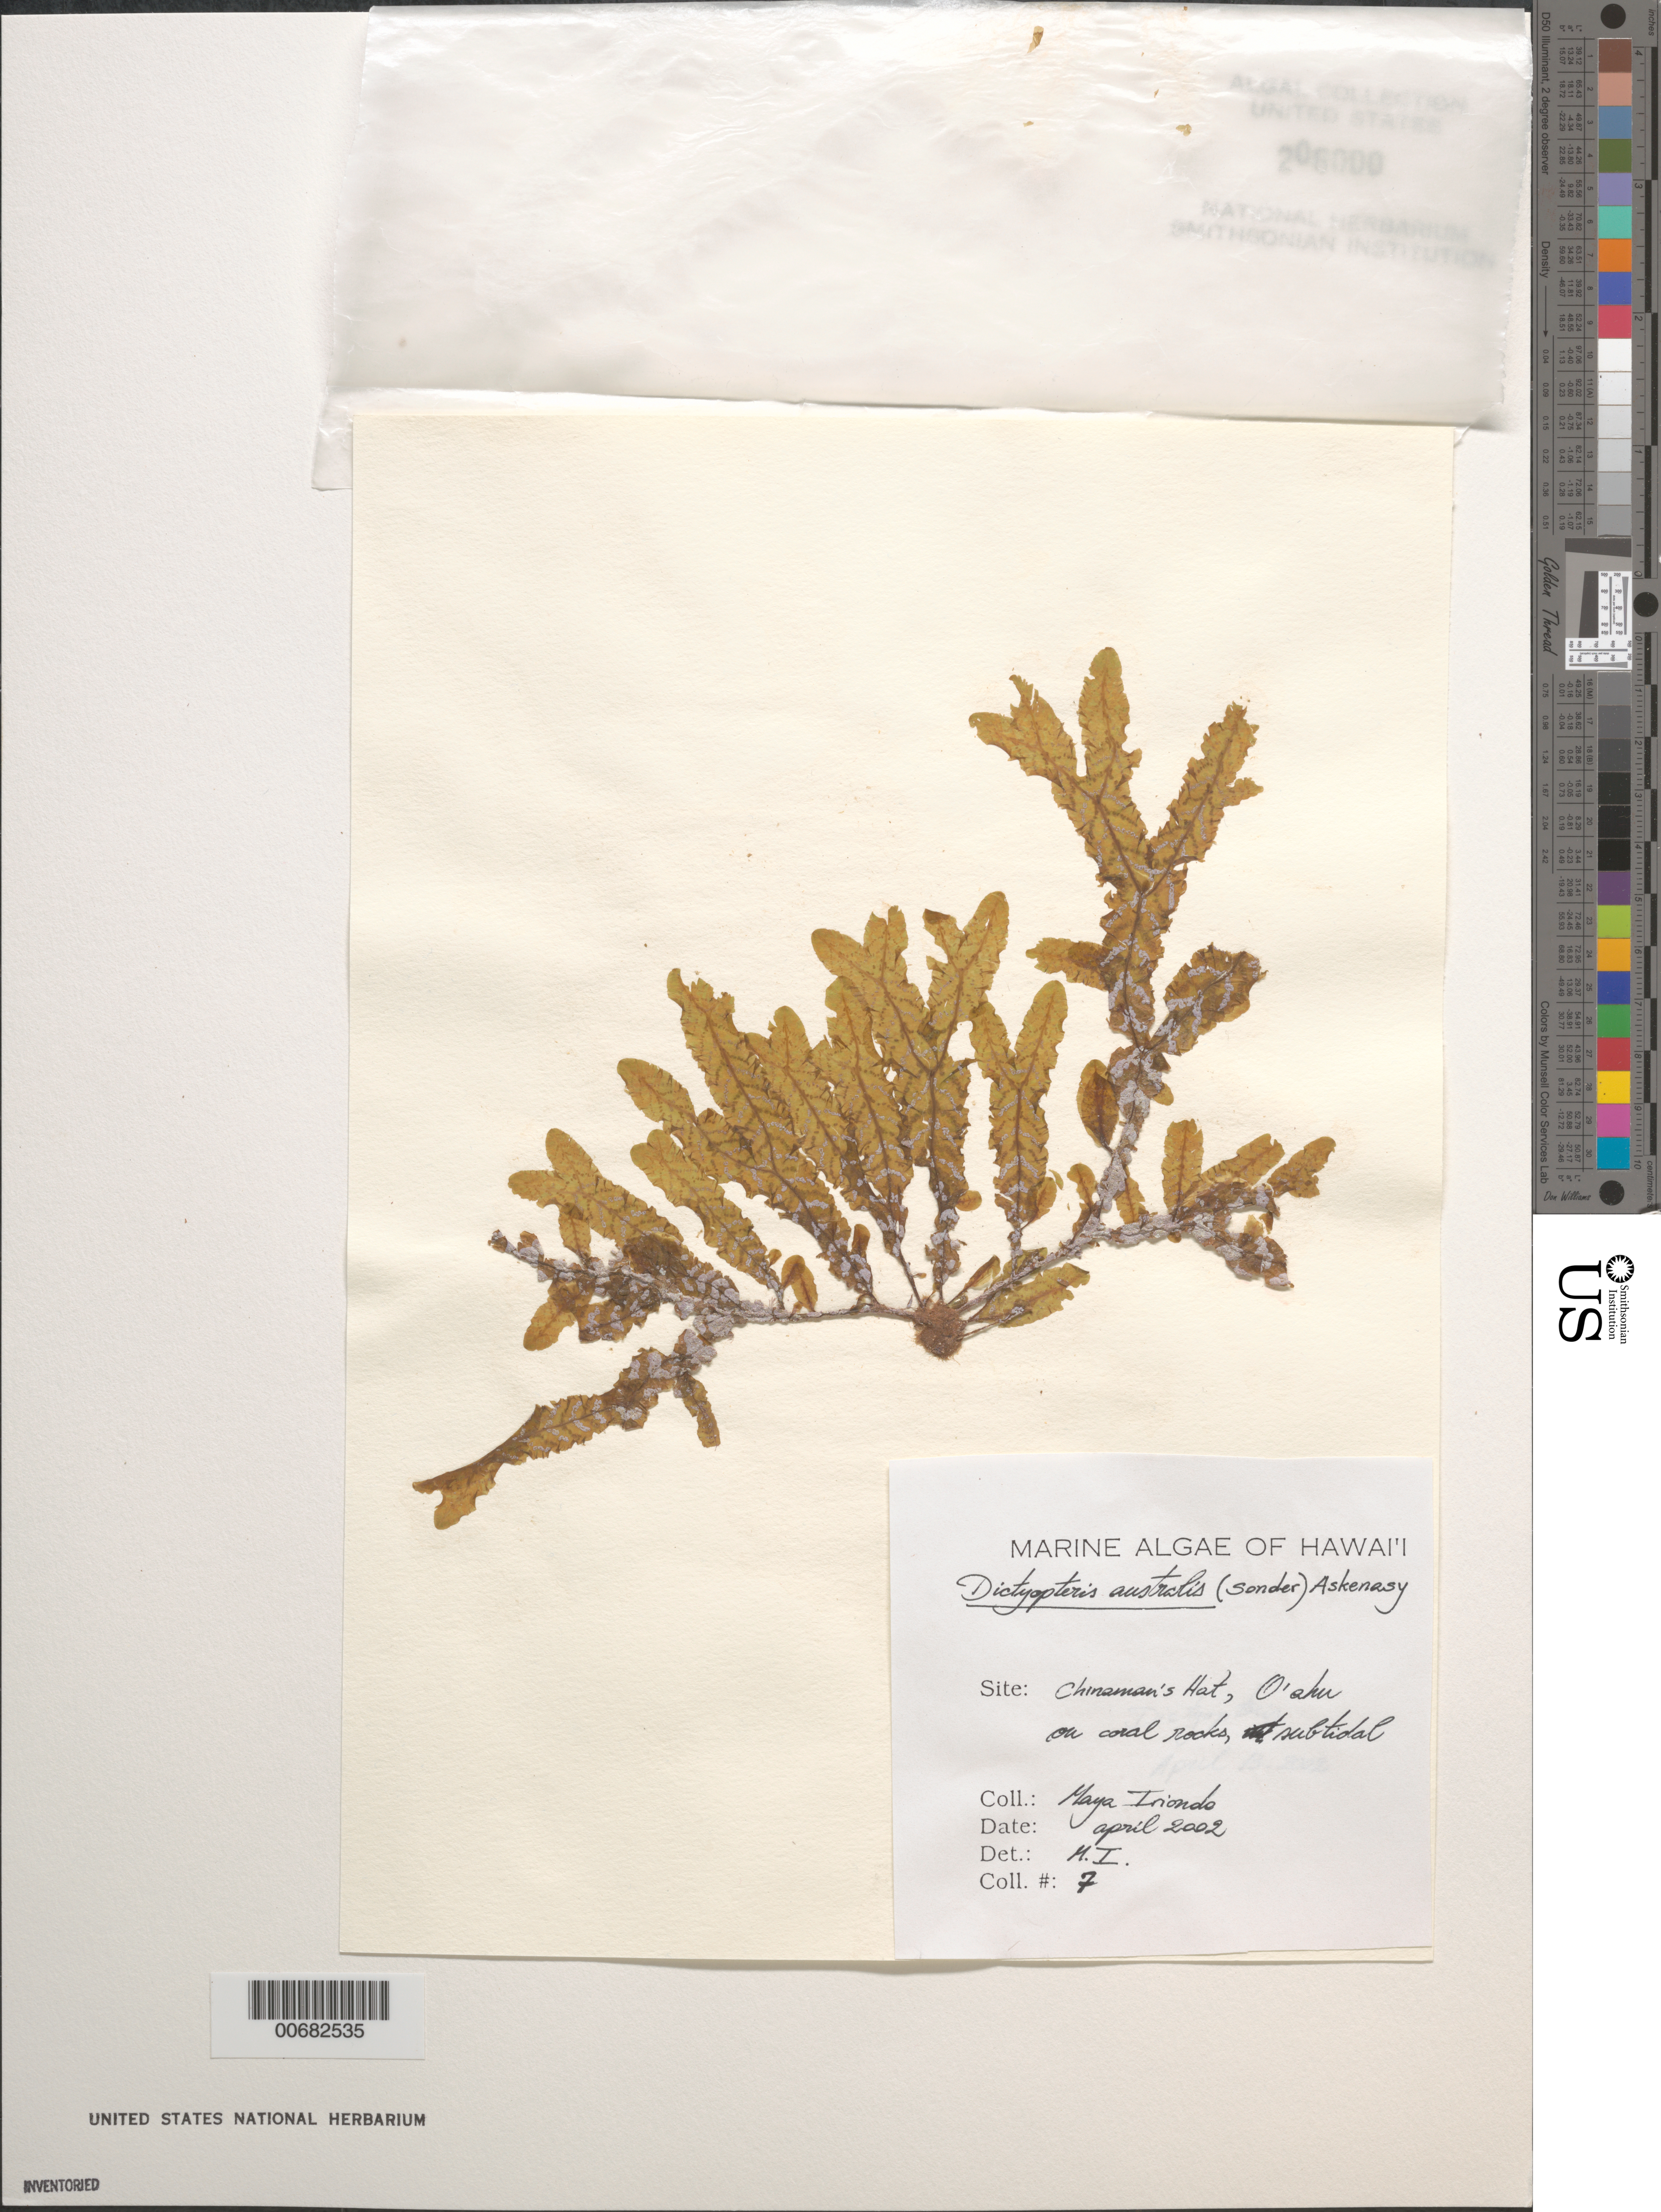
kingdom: Chromista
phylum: Ochrophyta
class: Phaeophyceae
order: Dictyotales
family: Dictyotaceae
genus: Dictyopteris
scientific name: Dictyopteris australis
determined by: Iriondo, M.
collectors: M. Iriondo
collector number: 7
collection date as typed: Apr 2002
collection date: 2002-04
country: United States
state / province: Hawaii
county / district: Honolulu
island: Oahu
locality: Chinaman's Hat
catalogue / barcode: US 206000